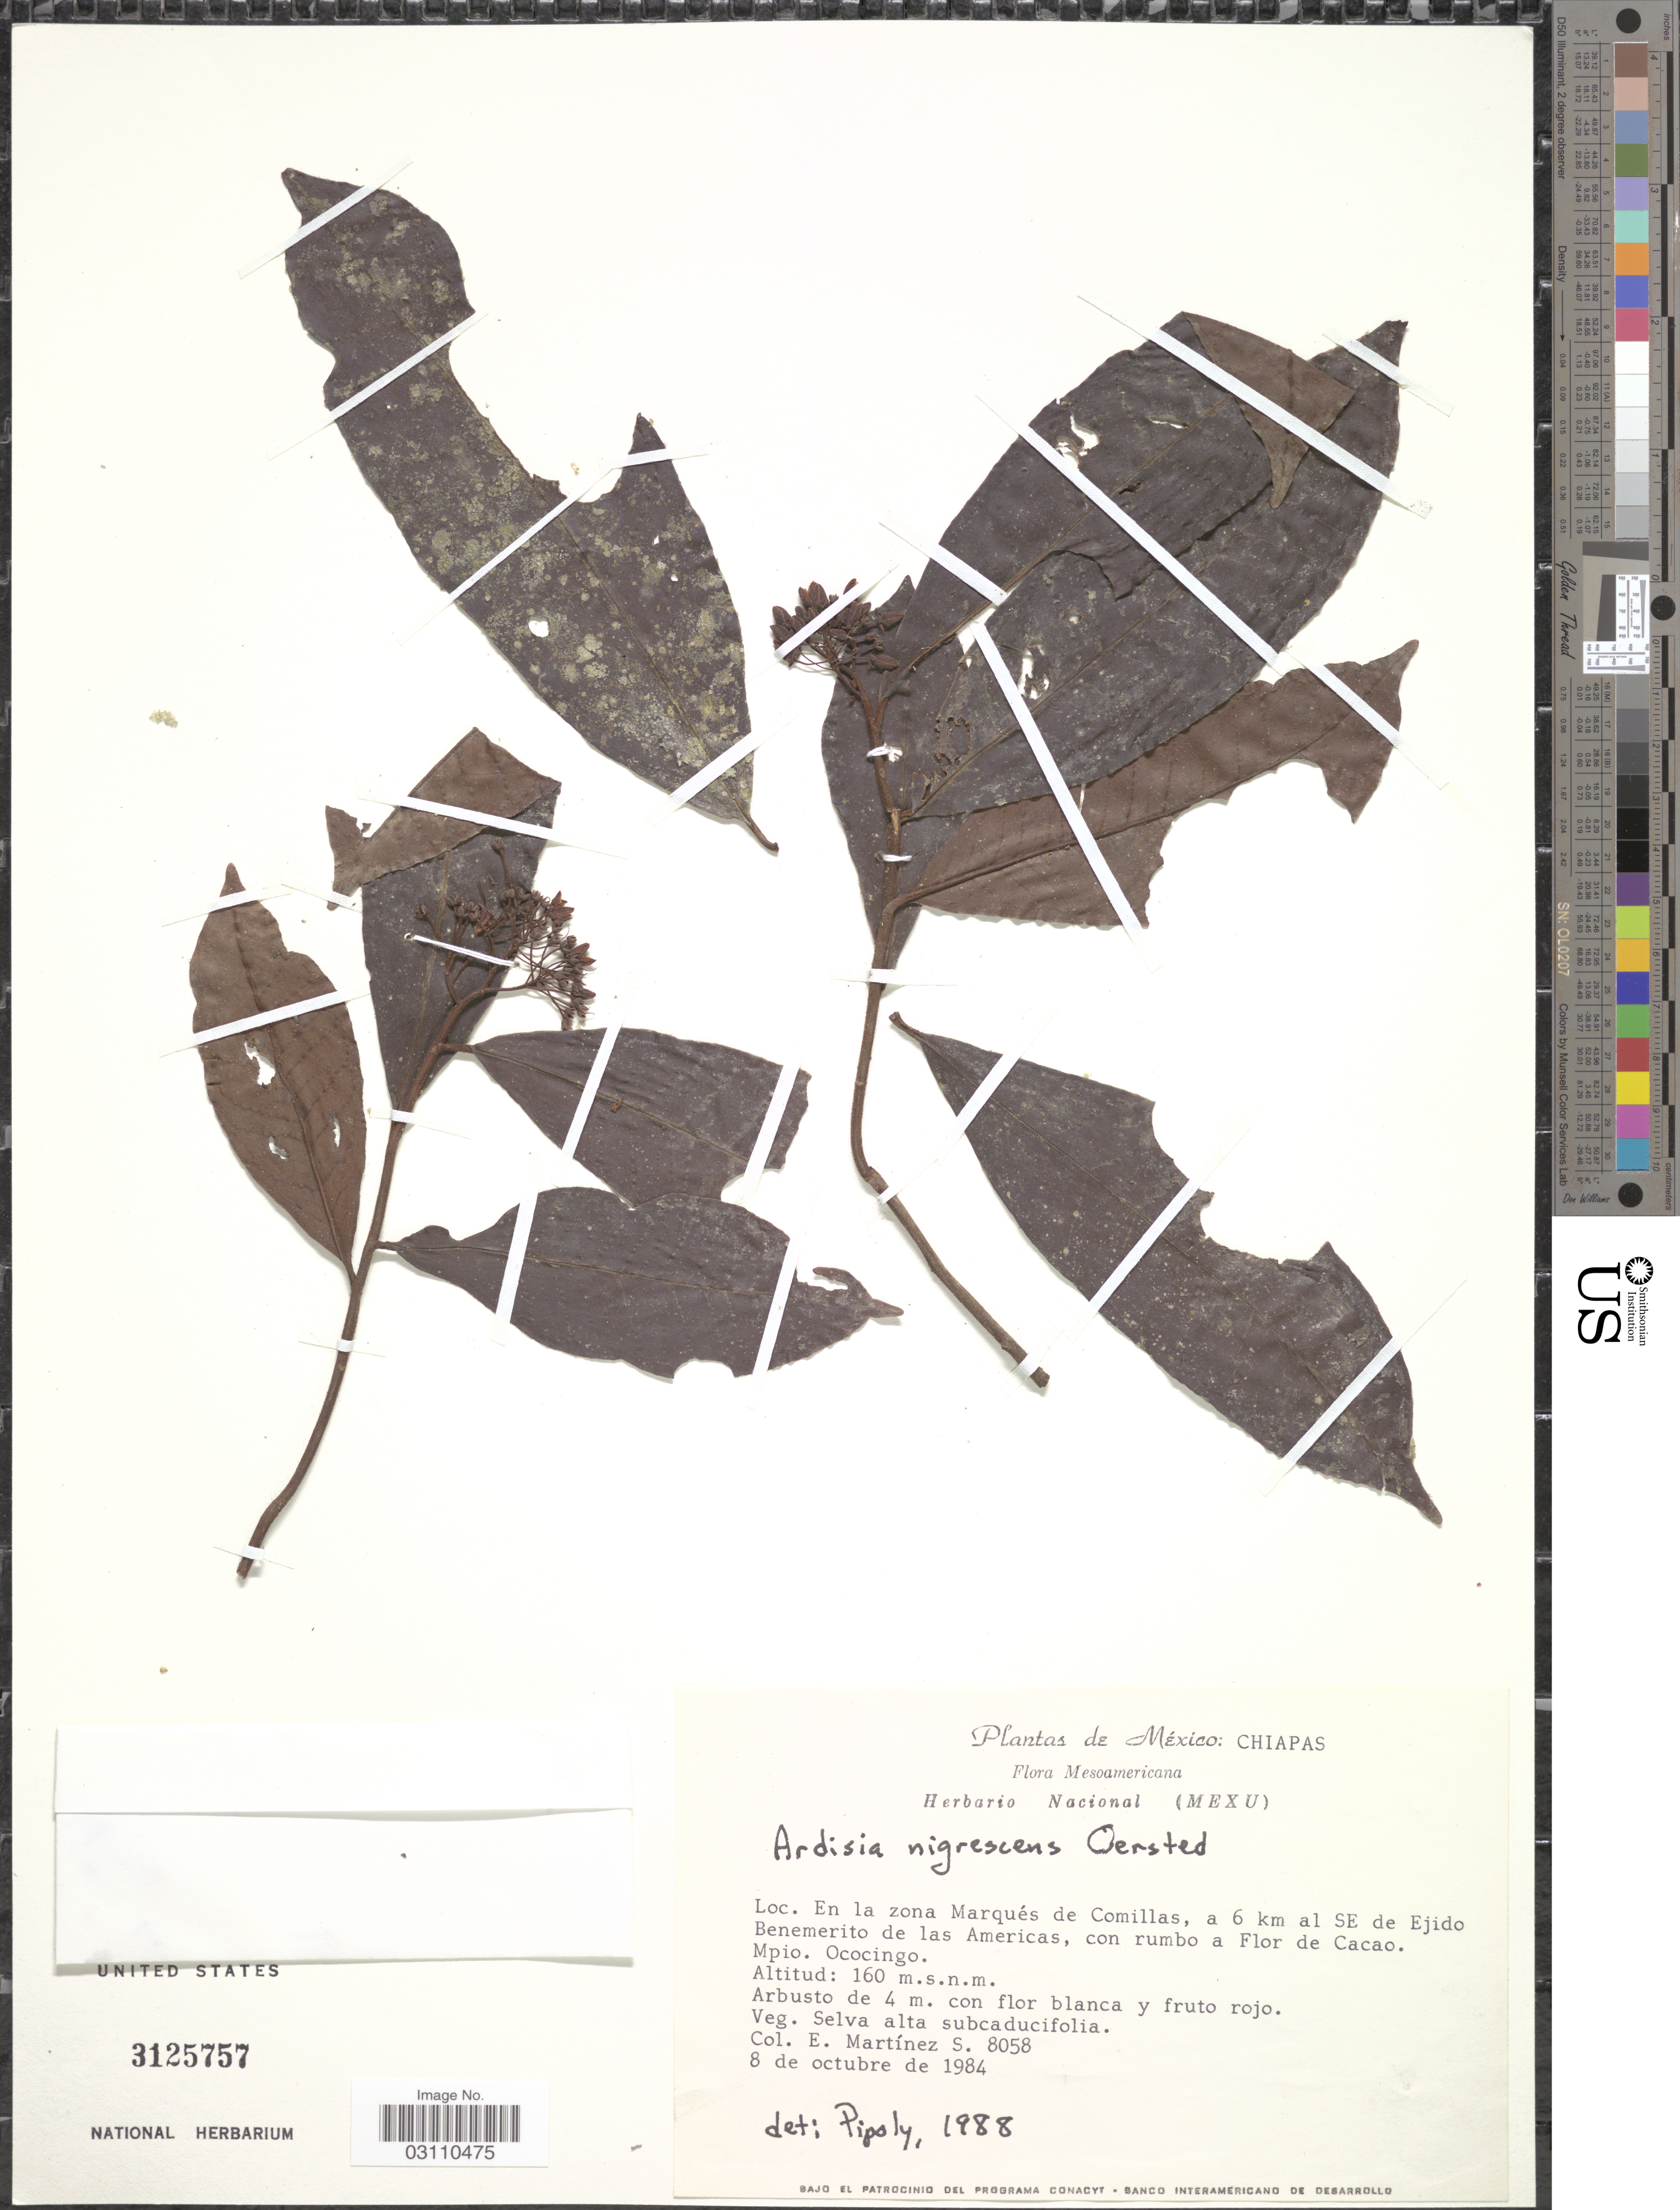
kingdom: Plantae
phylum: Tracheophyta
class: Magnoliopsida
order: Ericales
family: Primulaceae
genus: Ardisia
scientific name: Ardisia nigrescens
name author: Oerst.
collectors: E. M. Martínez S.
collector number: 8058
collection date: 1984-10-08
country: Mexico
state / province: Chiapas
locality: En la zona Marqués de Comillas, a 6 km al SE de Ejido Benemerito de las Americas, con rumbo a Flor de Cacao. Mpio. Ococingo.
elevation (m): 160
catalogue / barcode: US 3125757